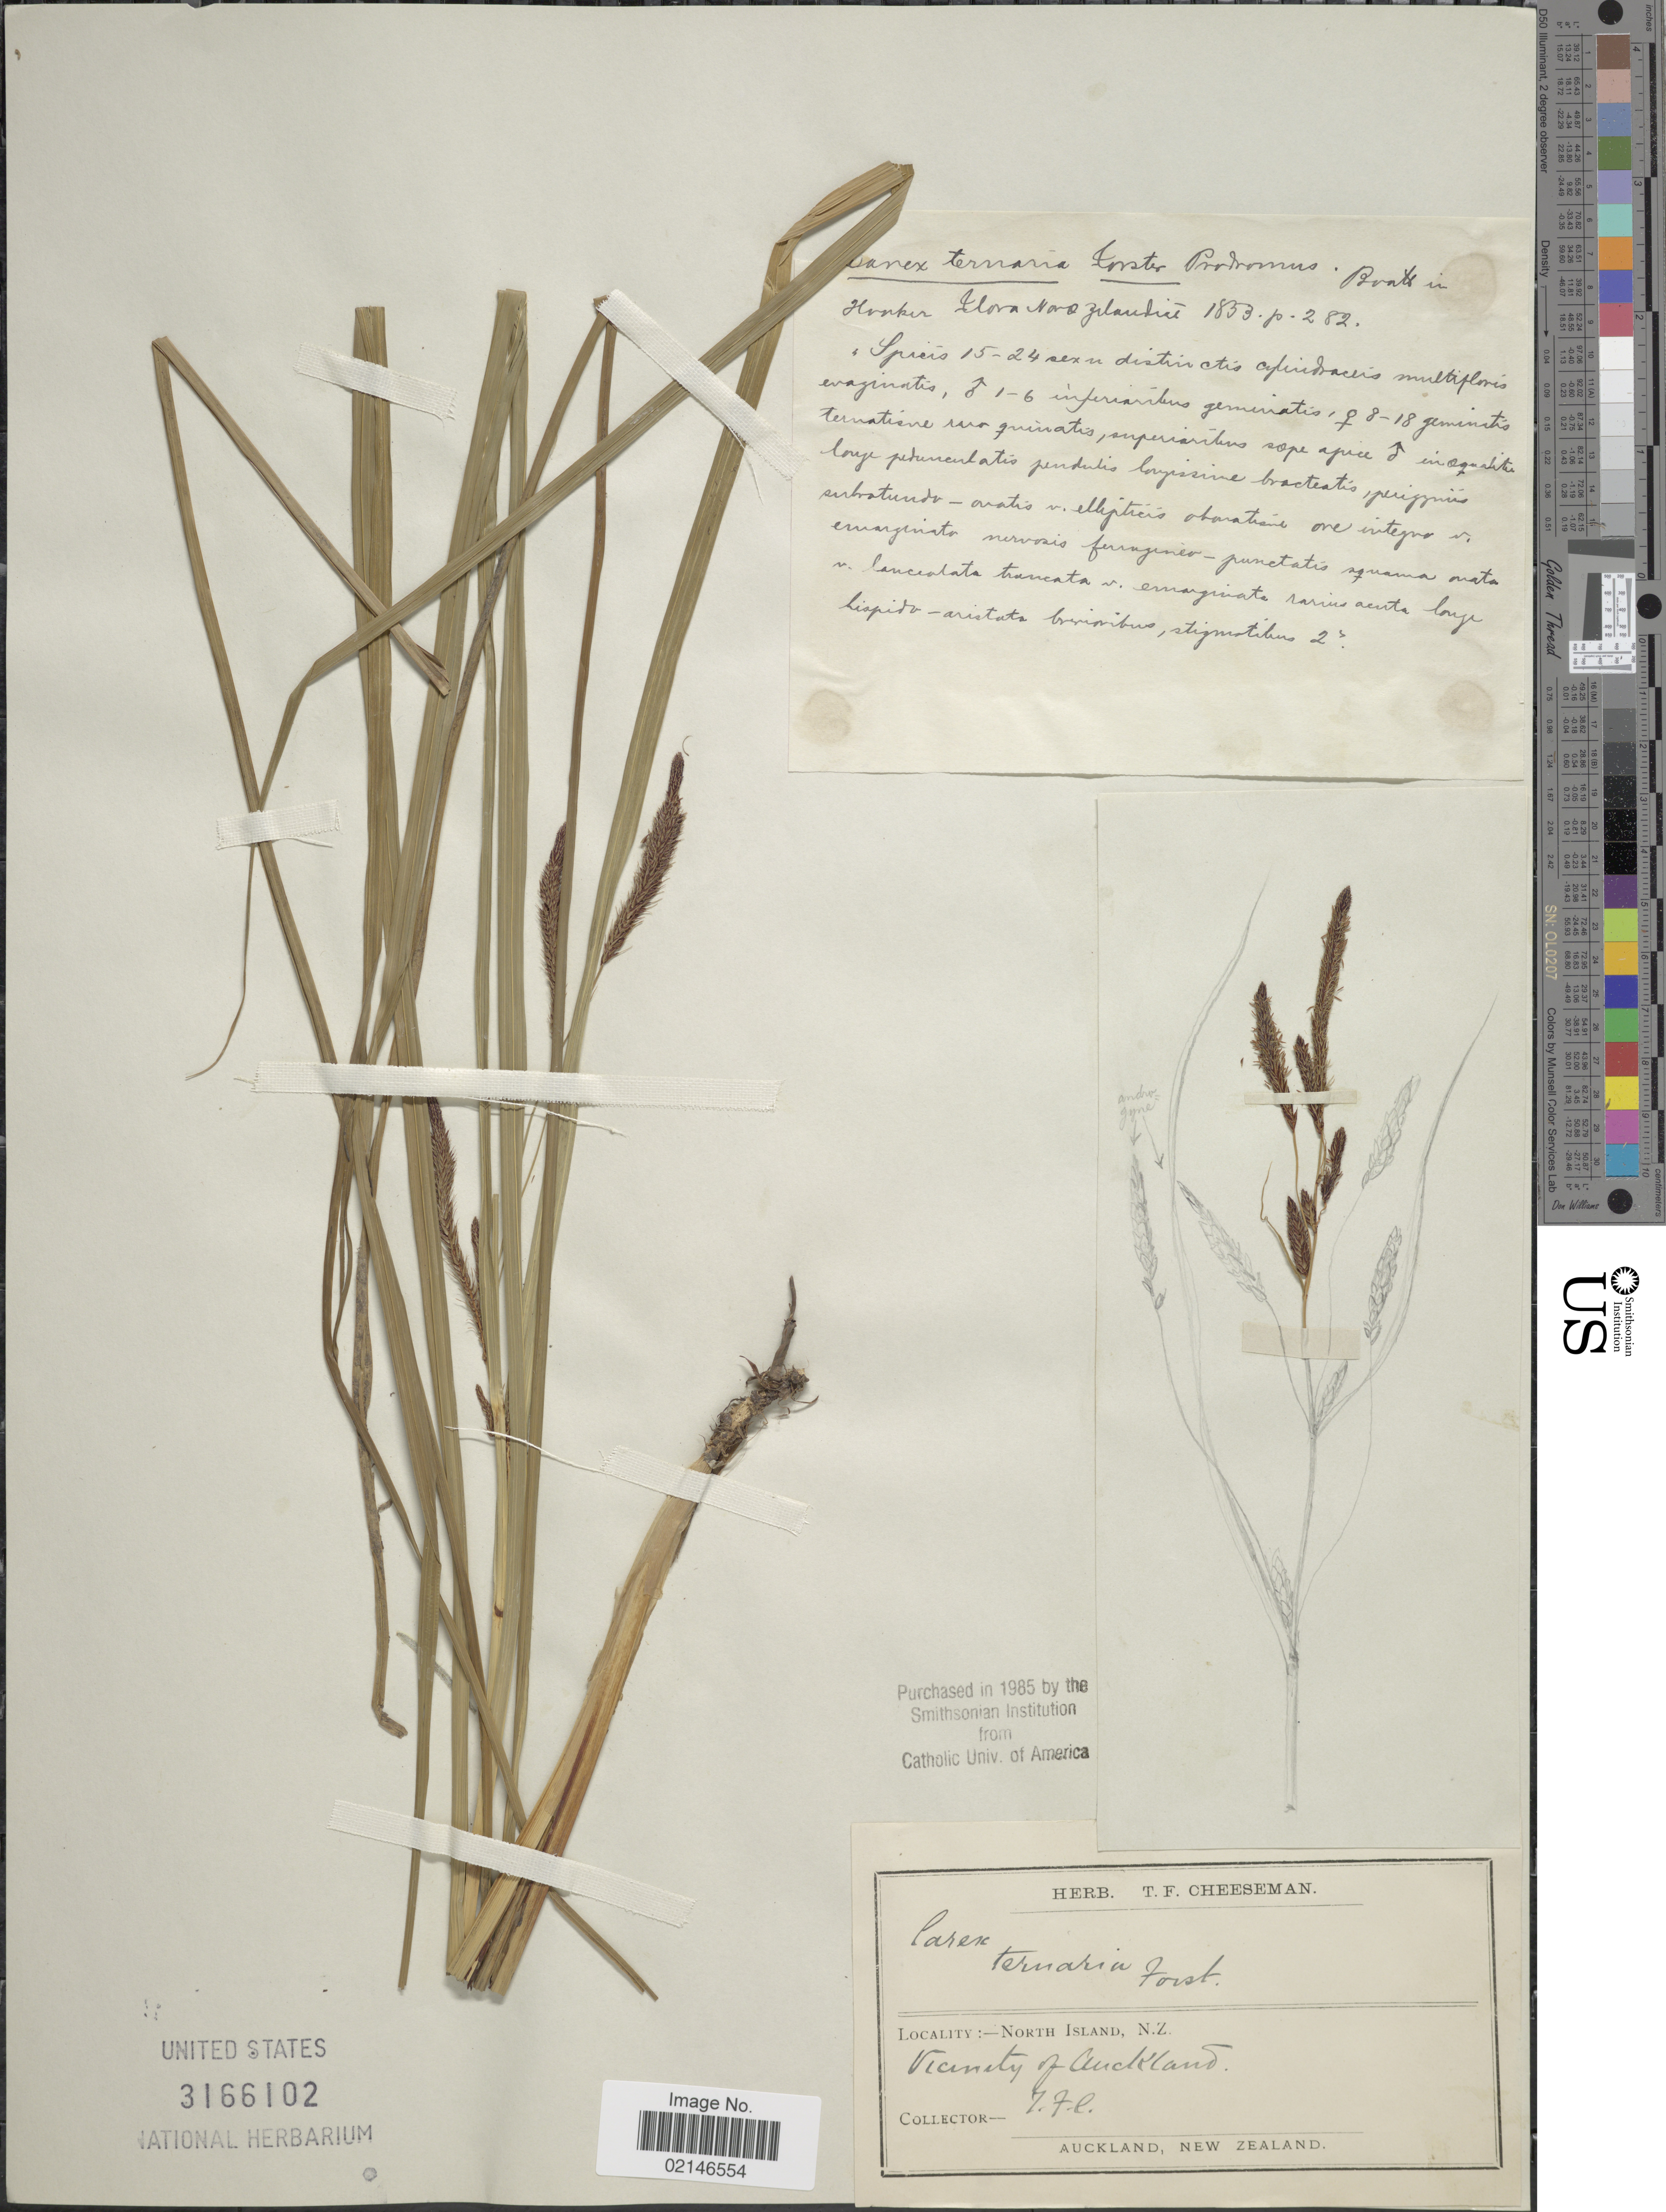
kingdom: Plantae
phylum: Tracheophyta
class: Liliopsida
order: Poales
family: Cyperaceae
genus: Carex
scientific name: Carex geminata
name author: Schkuhr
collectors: T. F. Cheeseman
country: New Zealand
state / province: Auckland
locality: North Island, Vicinity of Auckland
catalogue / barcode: US 3166102